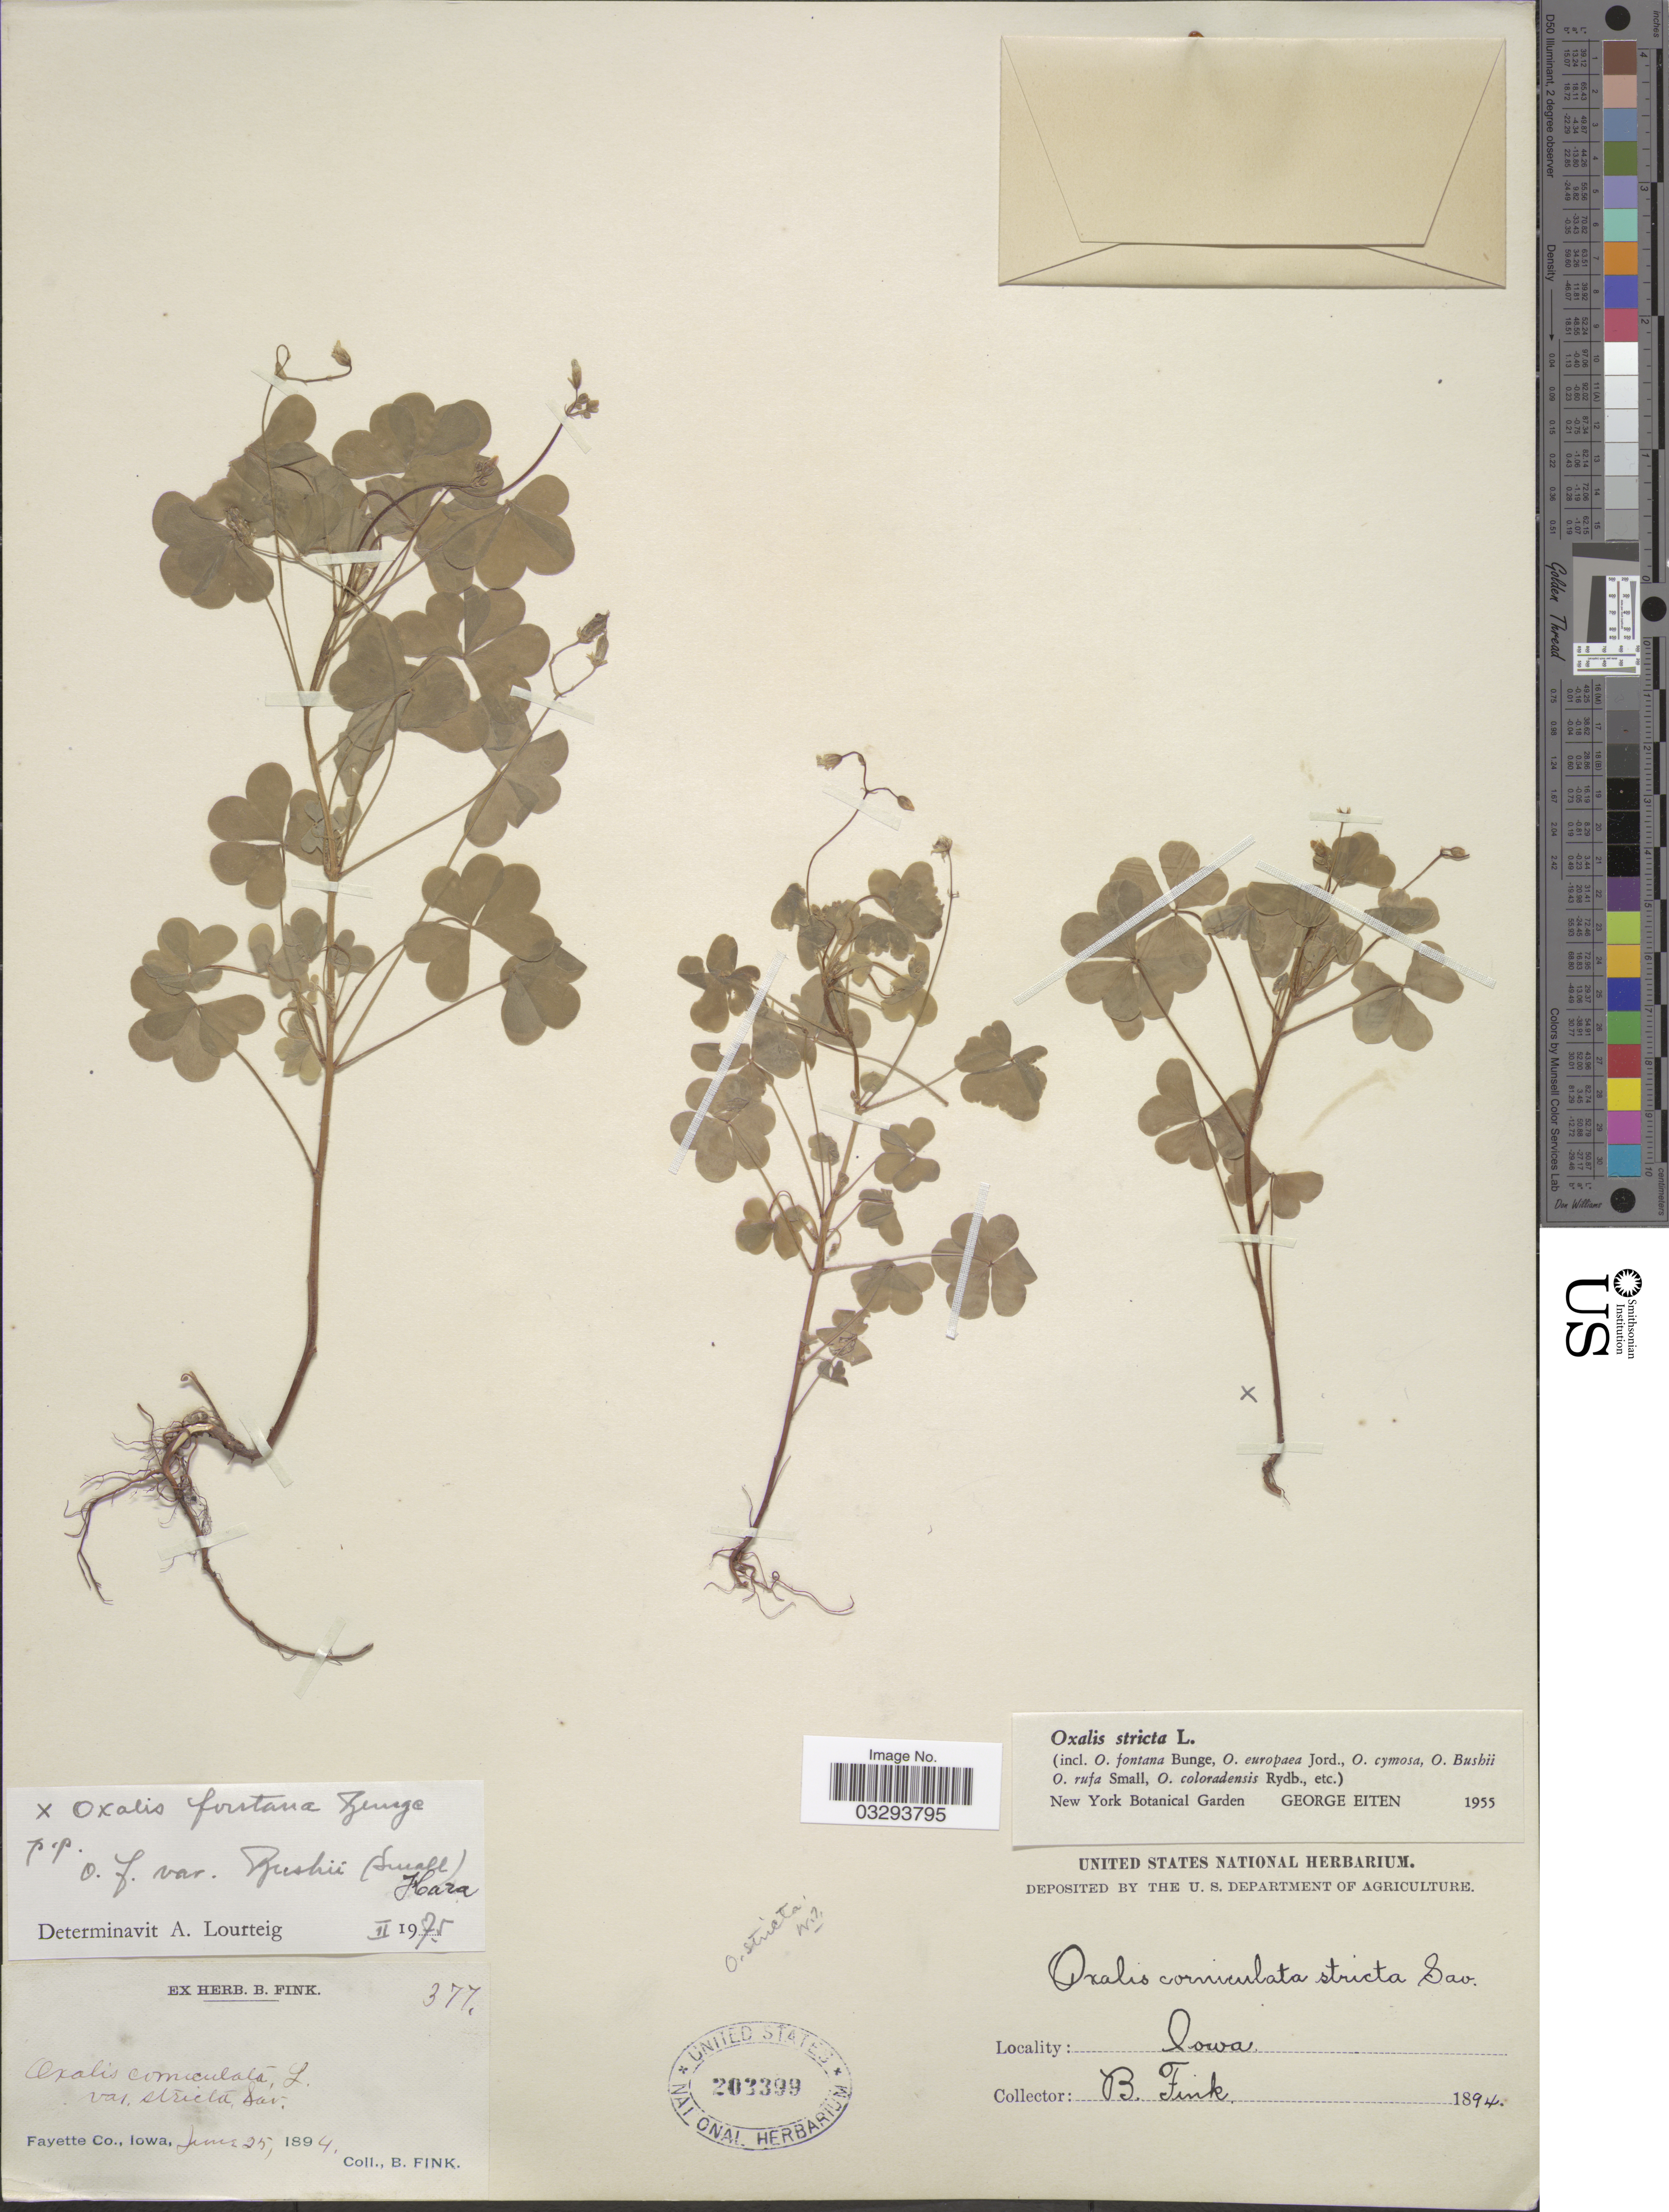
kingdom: Plantae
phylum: Tracheophyta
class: Magnoliopsida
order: Oxalidales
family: Oxalidaceae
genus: Oxalis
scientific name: Oxalis fontana var. bushii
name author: (Small) H. Hara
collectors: B. Fink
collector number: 377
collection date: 1894-06-25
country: United States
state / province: Iowa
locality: Fayette Co.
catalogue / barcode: US 203399